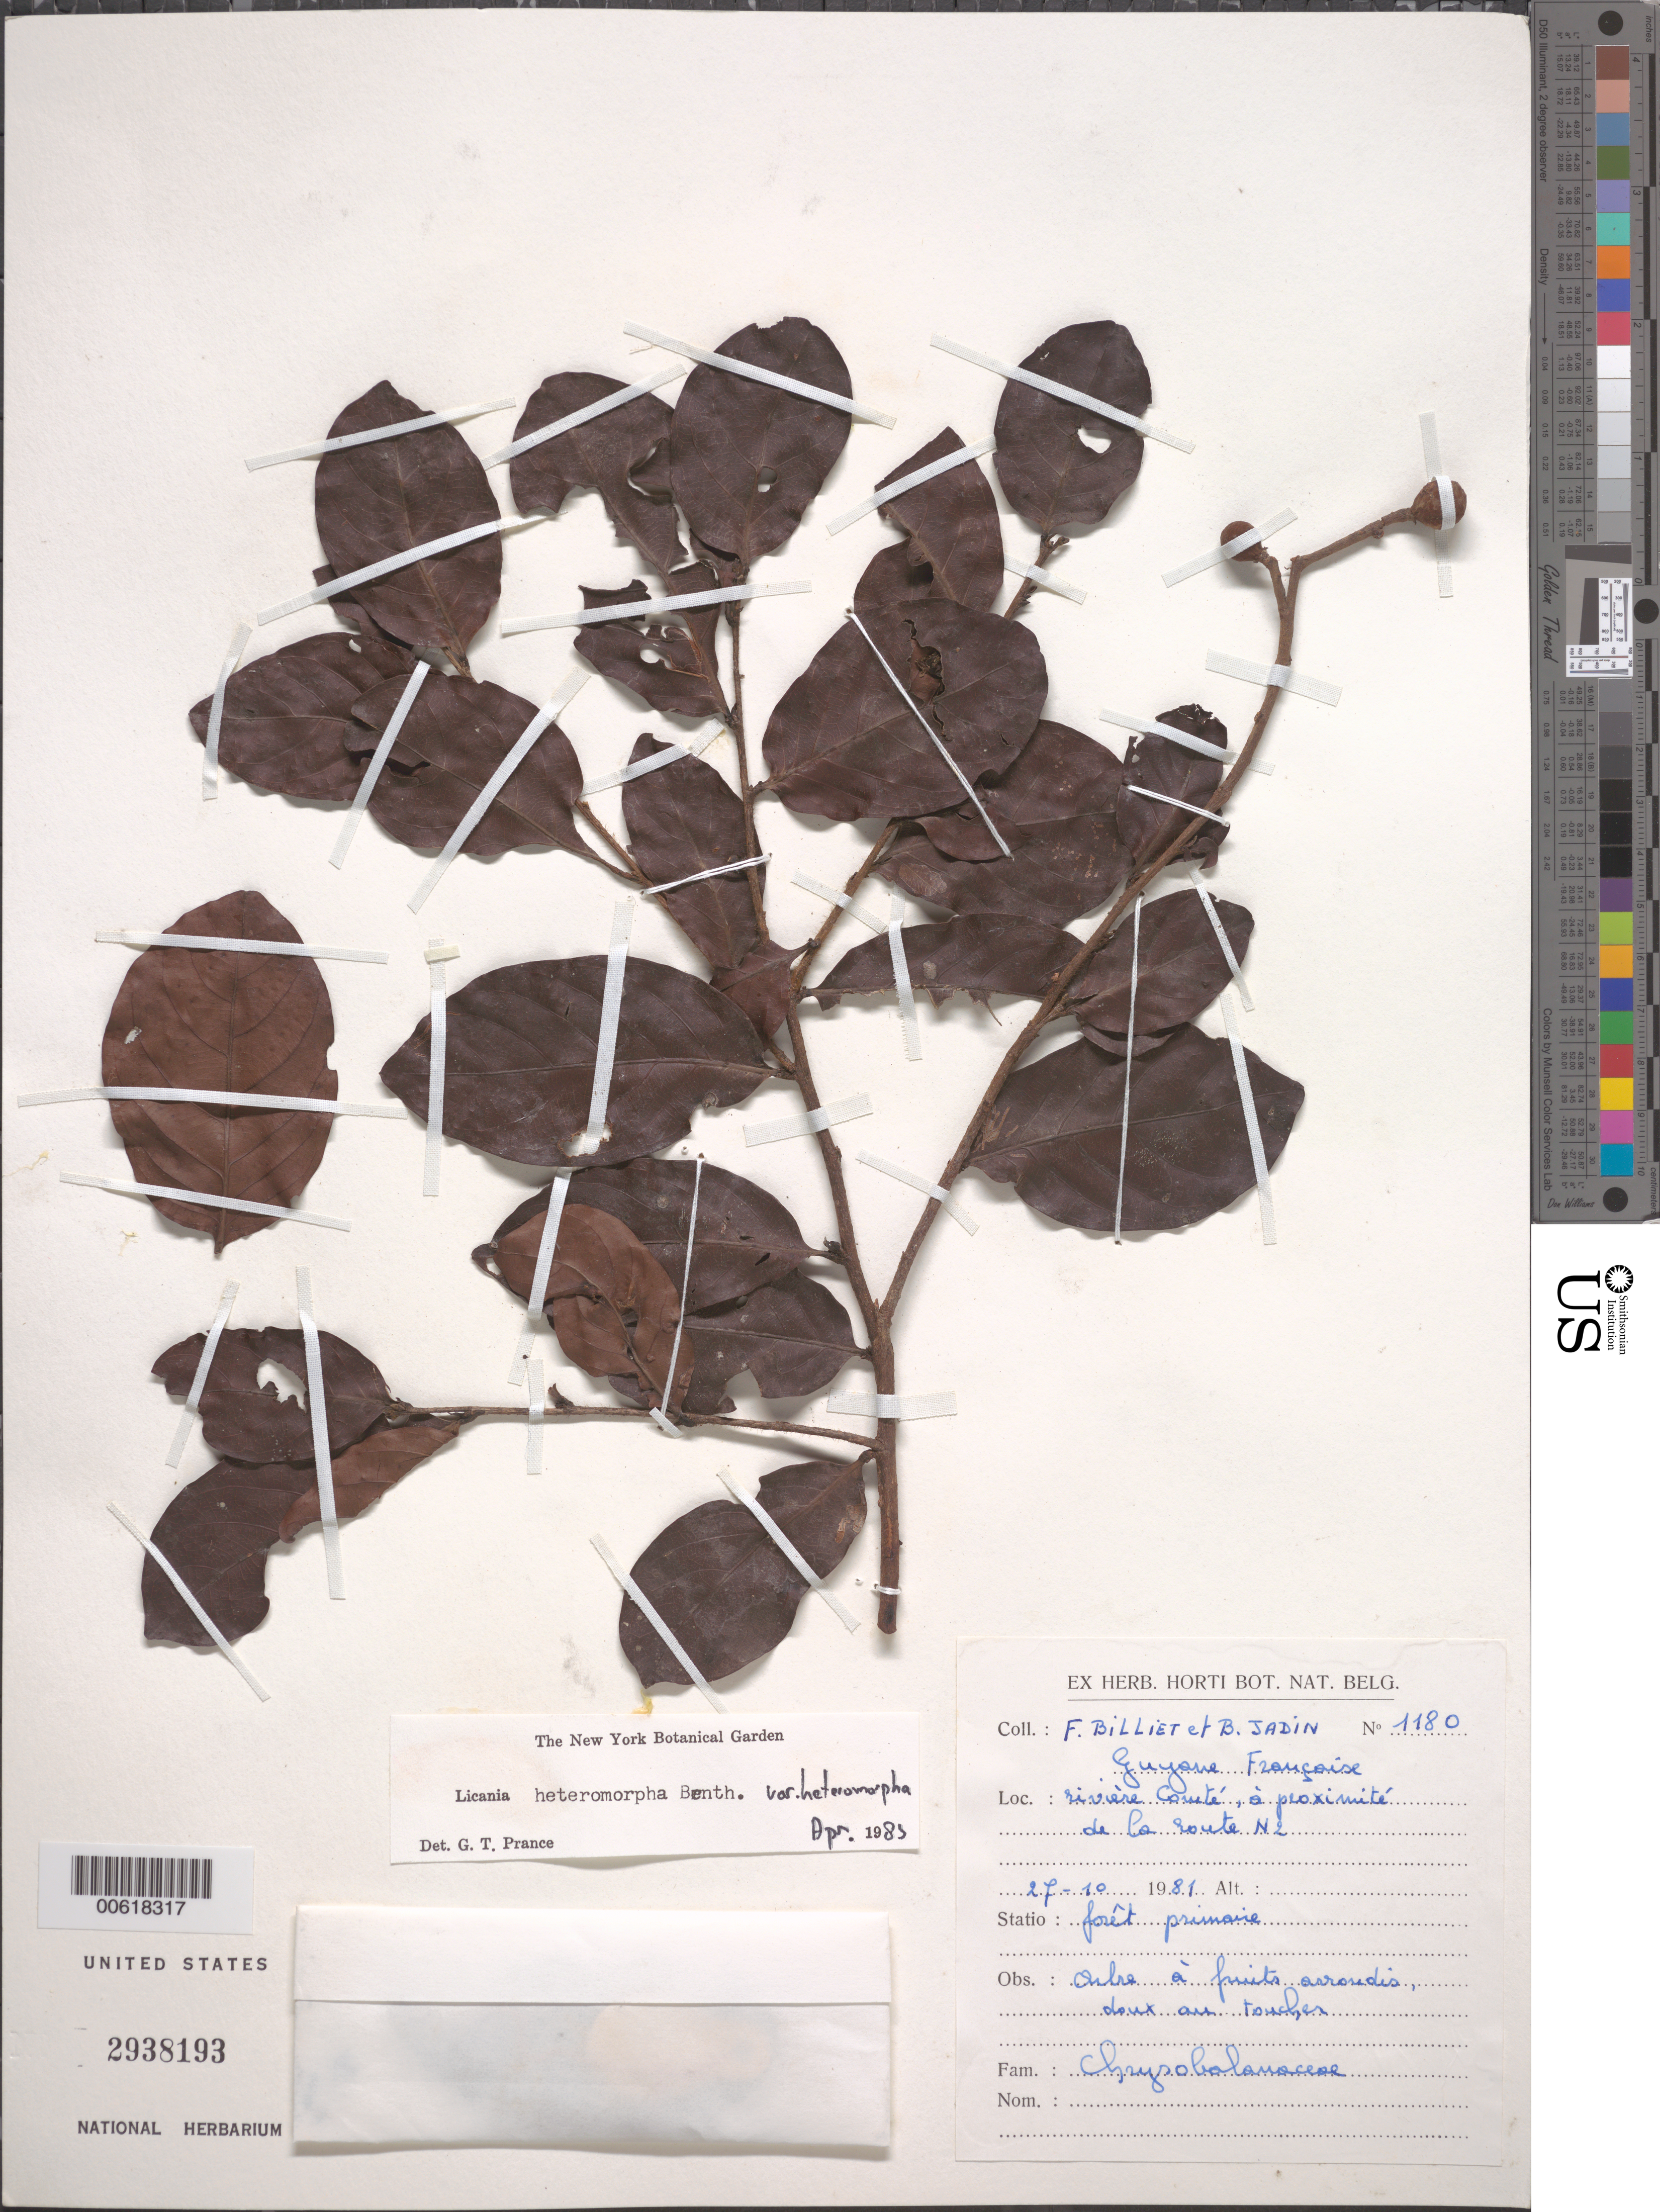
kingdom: Plantae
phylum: Tracheophyta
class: Magnoliopsida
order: Malpighiales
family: Chrysobalanaceae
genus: Hymenopus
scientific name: Hymenopus heteromorphus var. heteromorphus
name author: (Benth.) Sothers & Prance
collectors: F. Billiet & B. Jadin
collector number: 1180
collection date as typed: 27-Oct-81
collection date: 1981-10-27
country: French Guiana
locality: Comté R., near Route N2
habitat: Primary forest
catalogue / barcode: US 2938193